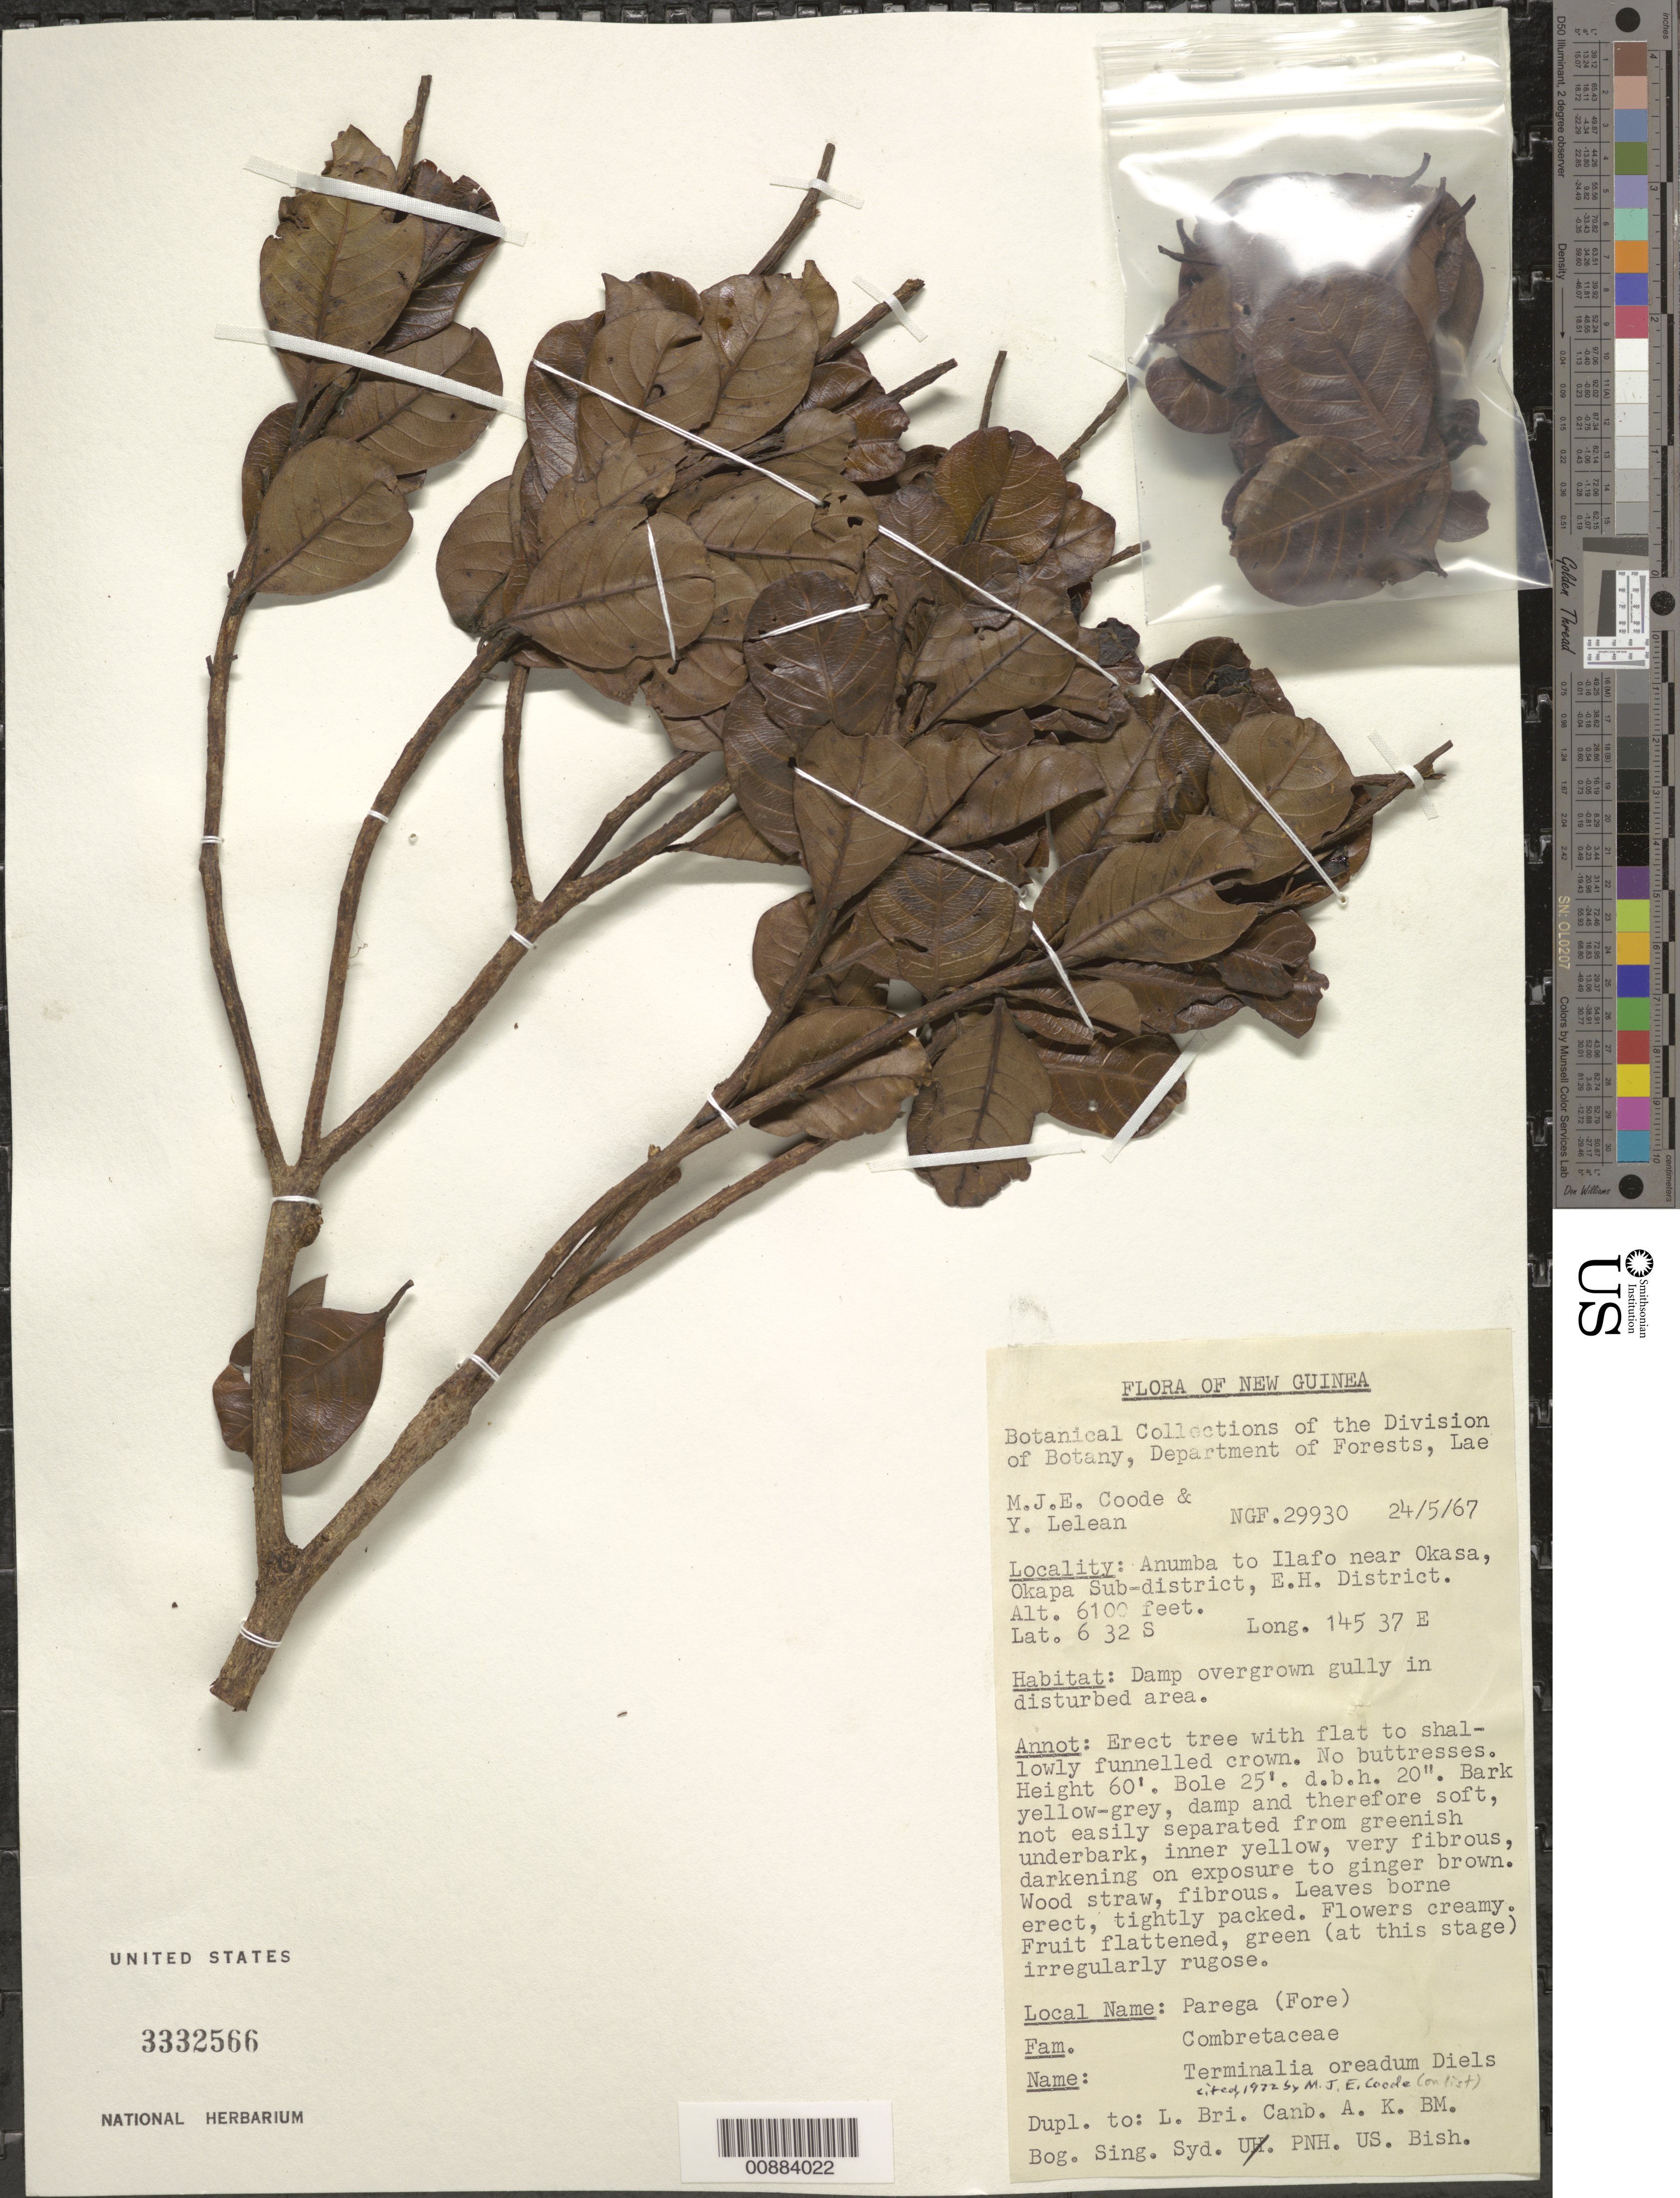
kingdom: Plantae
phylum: Tracheophyta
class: Magnoliopsida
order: Myrtales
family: Combretaceae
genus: Terminalia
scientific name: Terminalia oreadum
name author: Diels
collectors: M. J. E. Coode & Y. Lelean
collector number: NGF 29930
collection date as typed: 24 May 1967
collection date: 1967-05-24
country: Papua New Guinea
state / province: Eastern Highlands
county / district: Okapa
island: New Guinea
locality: Anumba to Ilafo near Okasa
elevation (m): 1859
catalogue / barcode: US 3332566